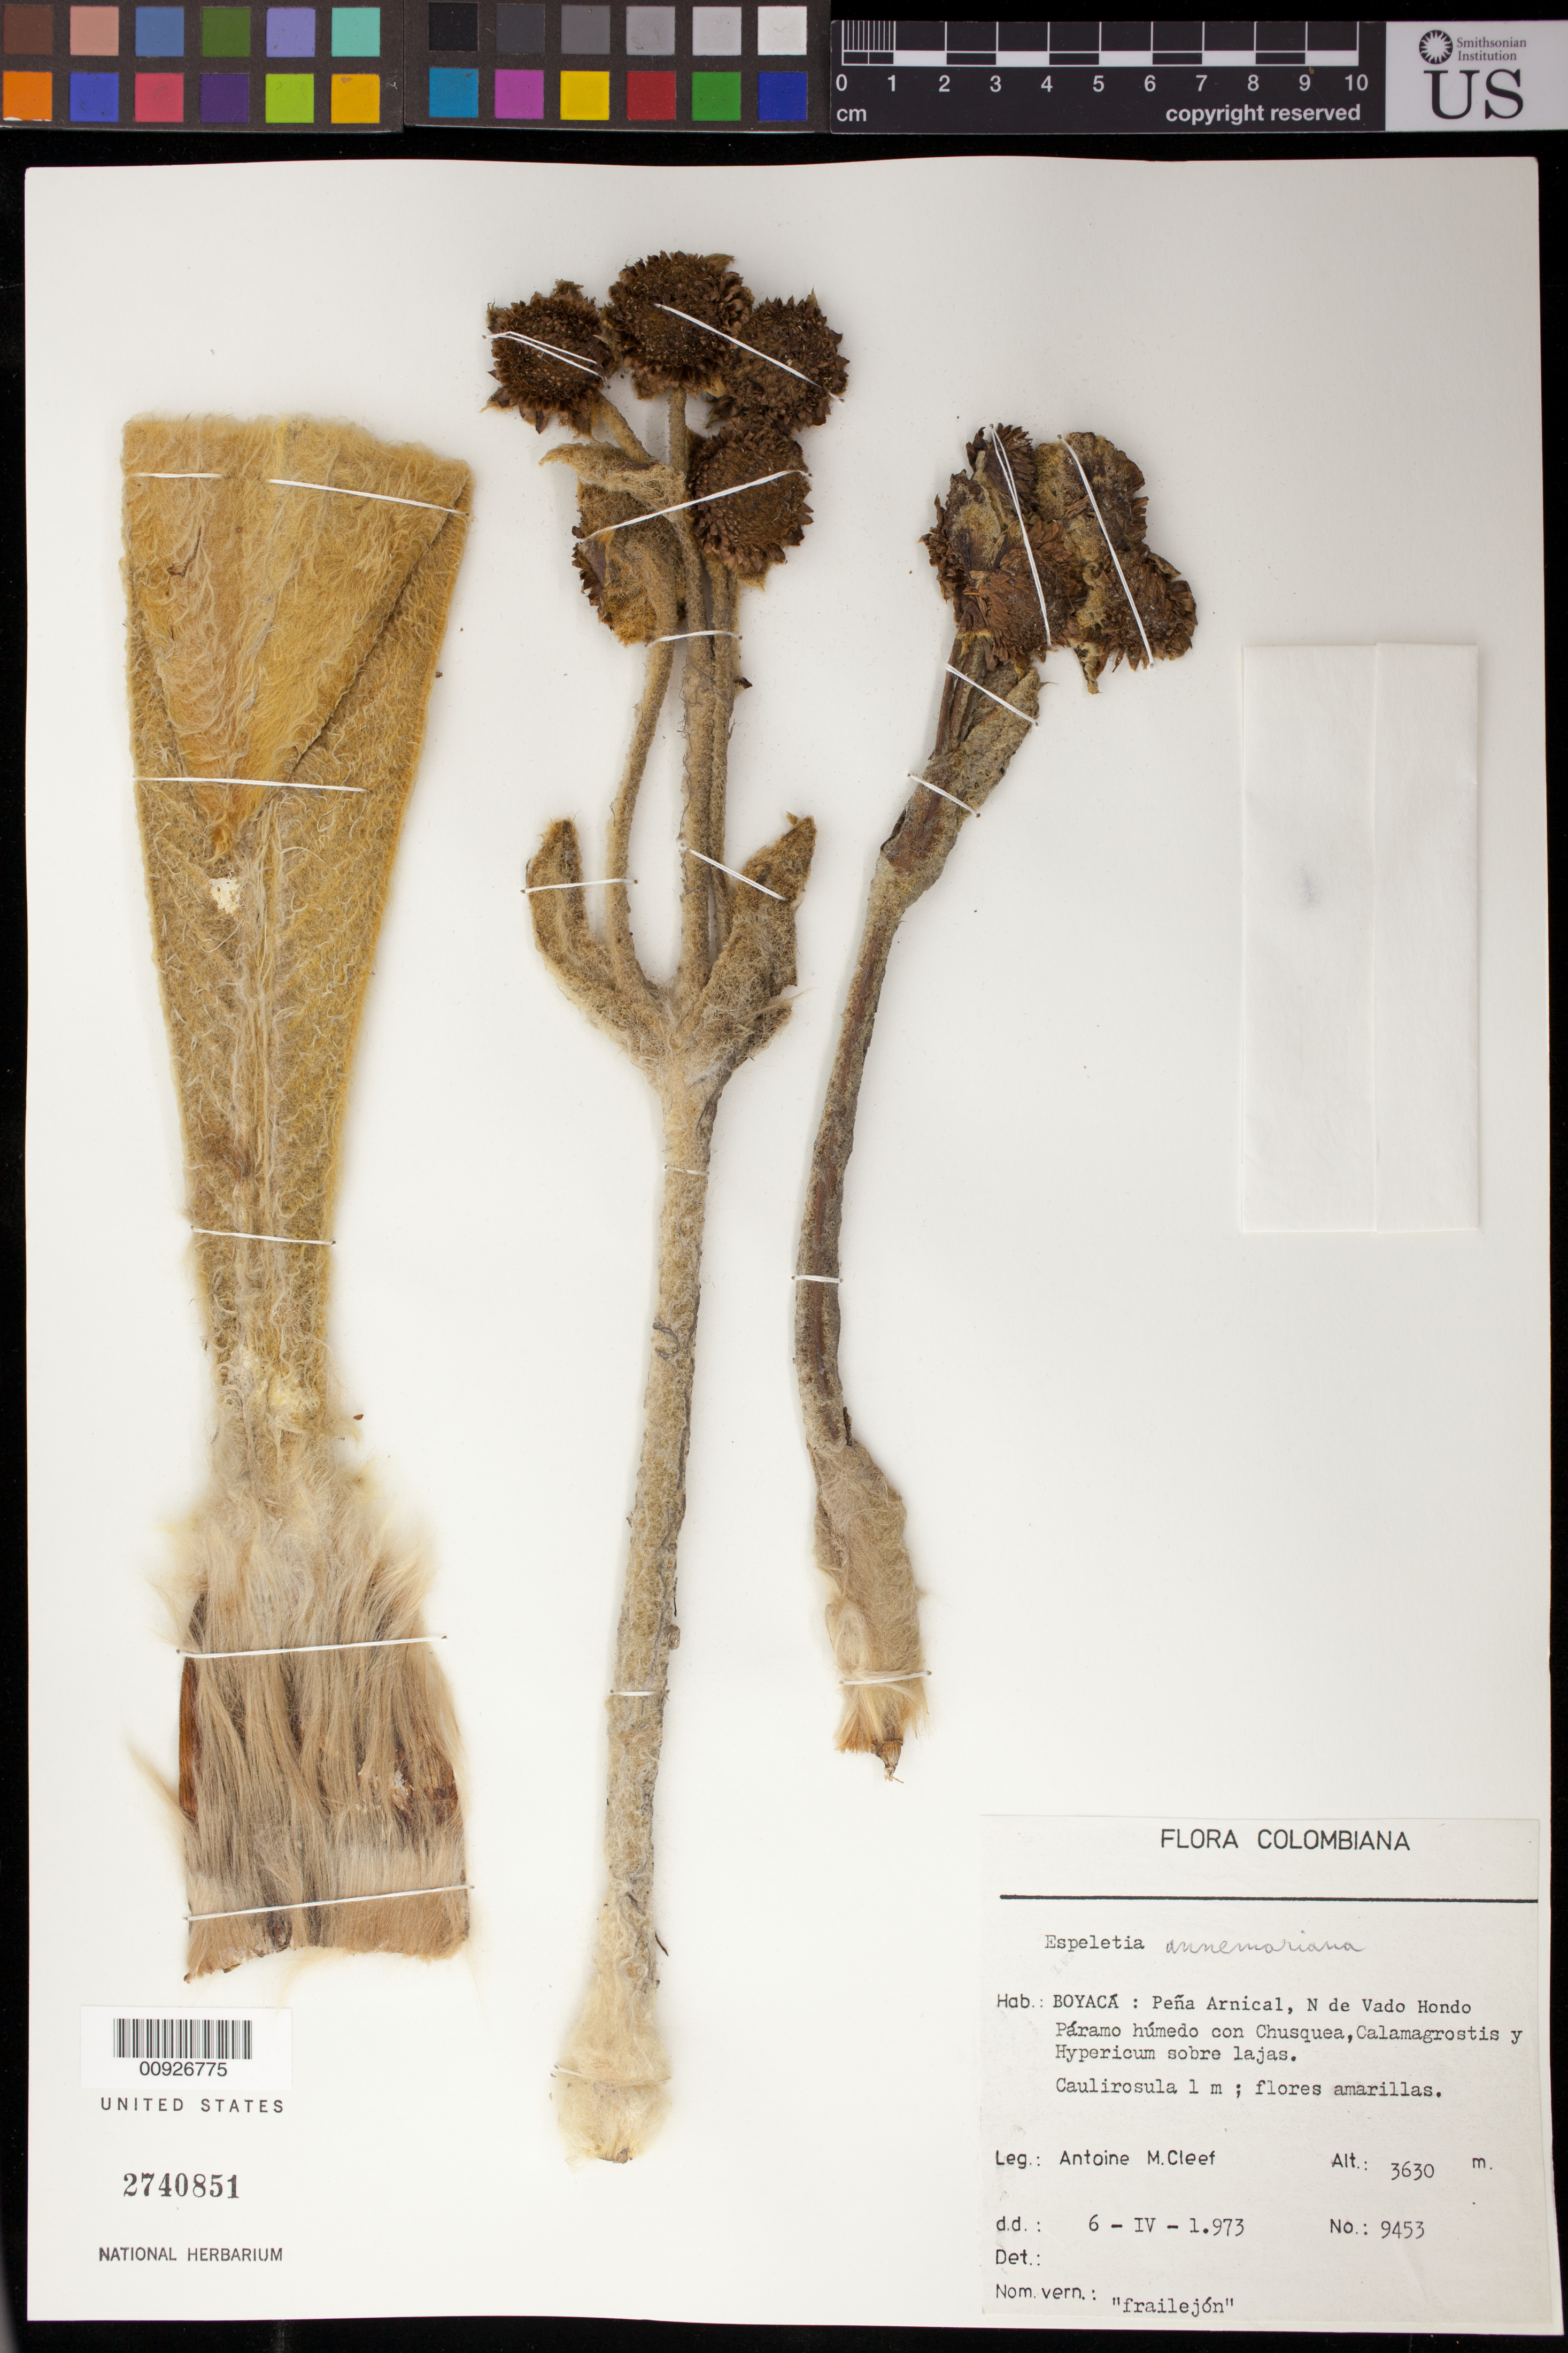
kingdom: Plantae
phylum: Tracheophyta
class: Magnoliopsida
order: Asterales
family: Asteraceae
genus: Espeletia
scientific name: Espeletia annemariana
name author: Cuatrec.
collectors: A. M. Cleef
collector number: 9453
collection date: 1973-04-06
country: Colombia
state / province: Boyacá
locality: Peña Arnical, N de Vado Hondo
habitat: Páramo húmedo con Chusquea, Calamagostris y hypericum sobre lajas.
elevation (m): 3630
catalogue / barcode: US 2740851